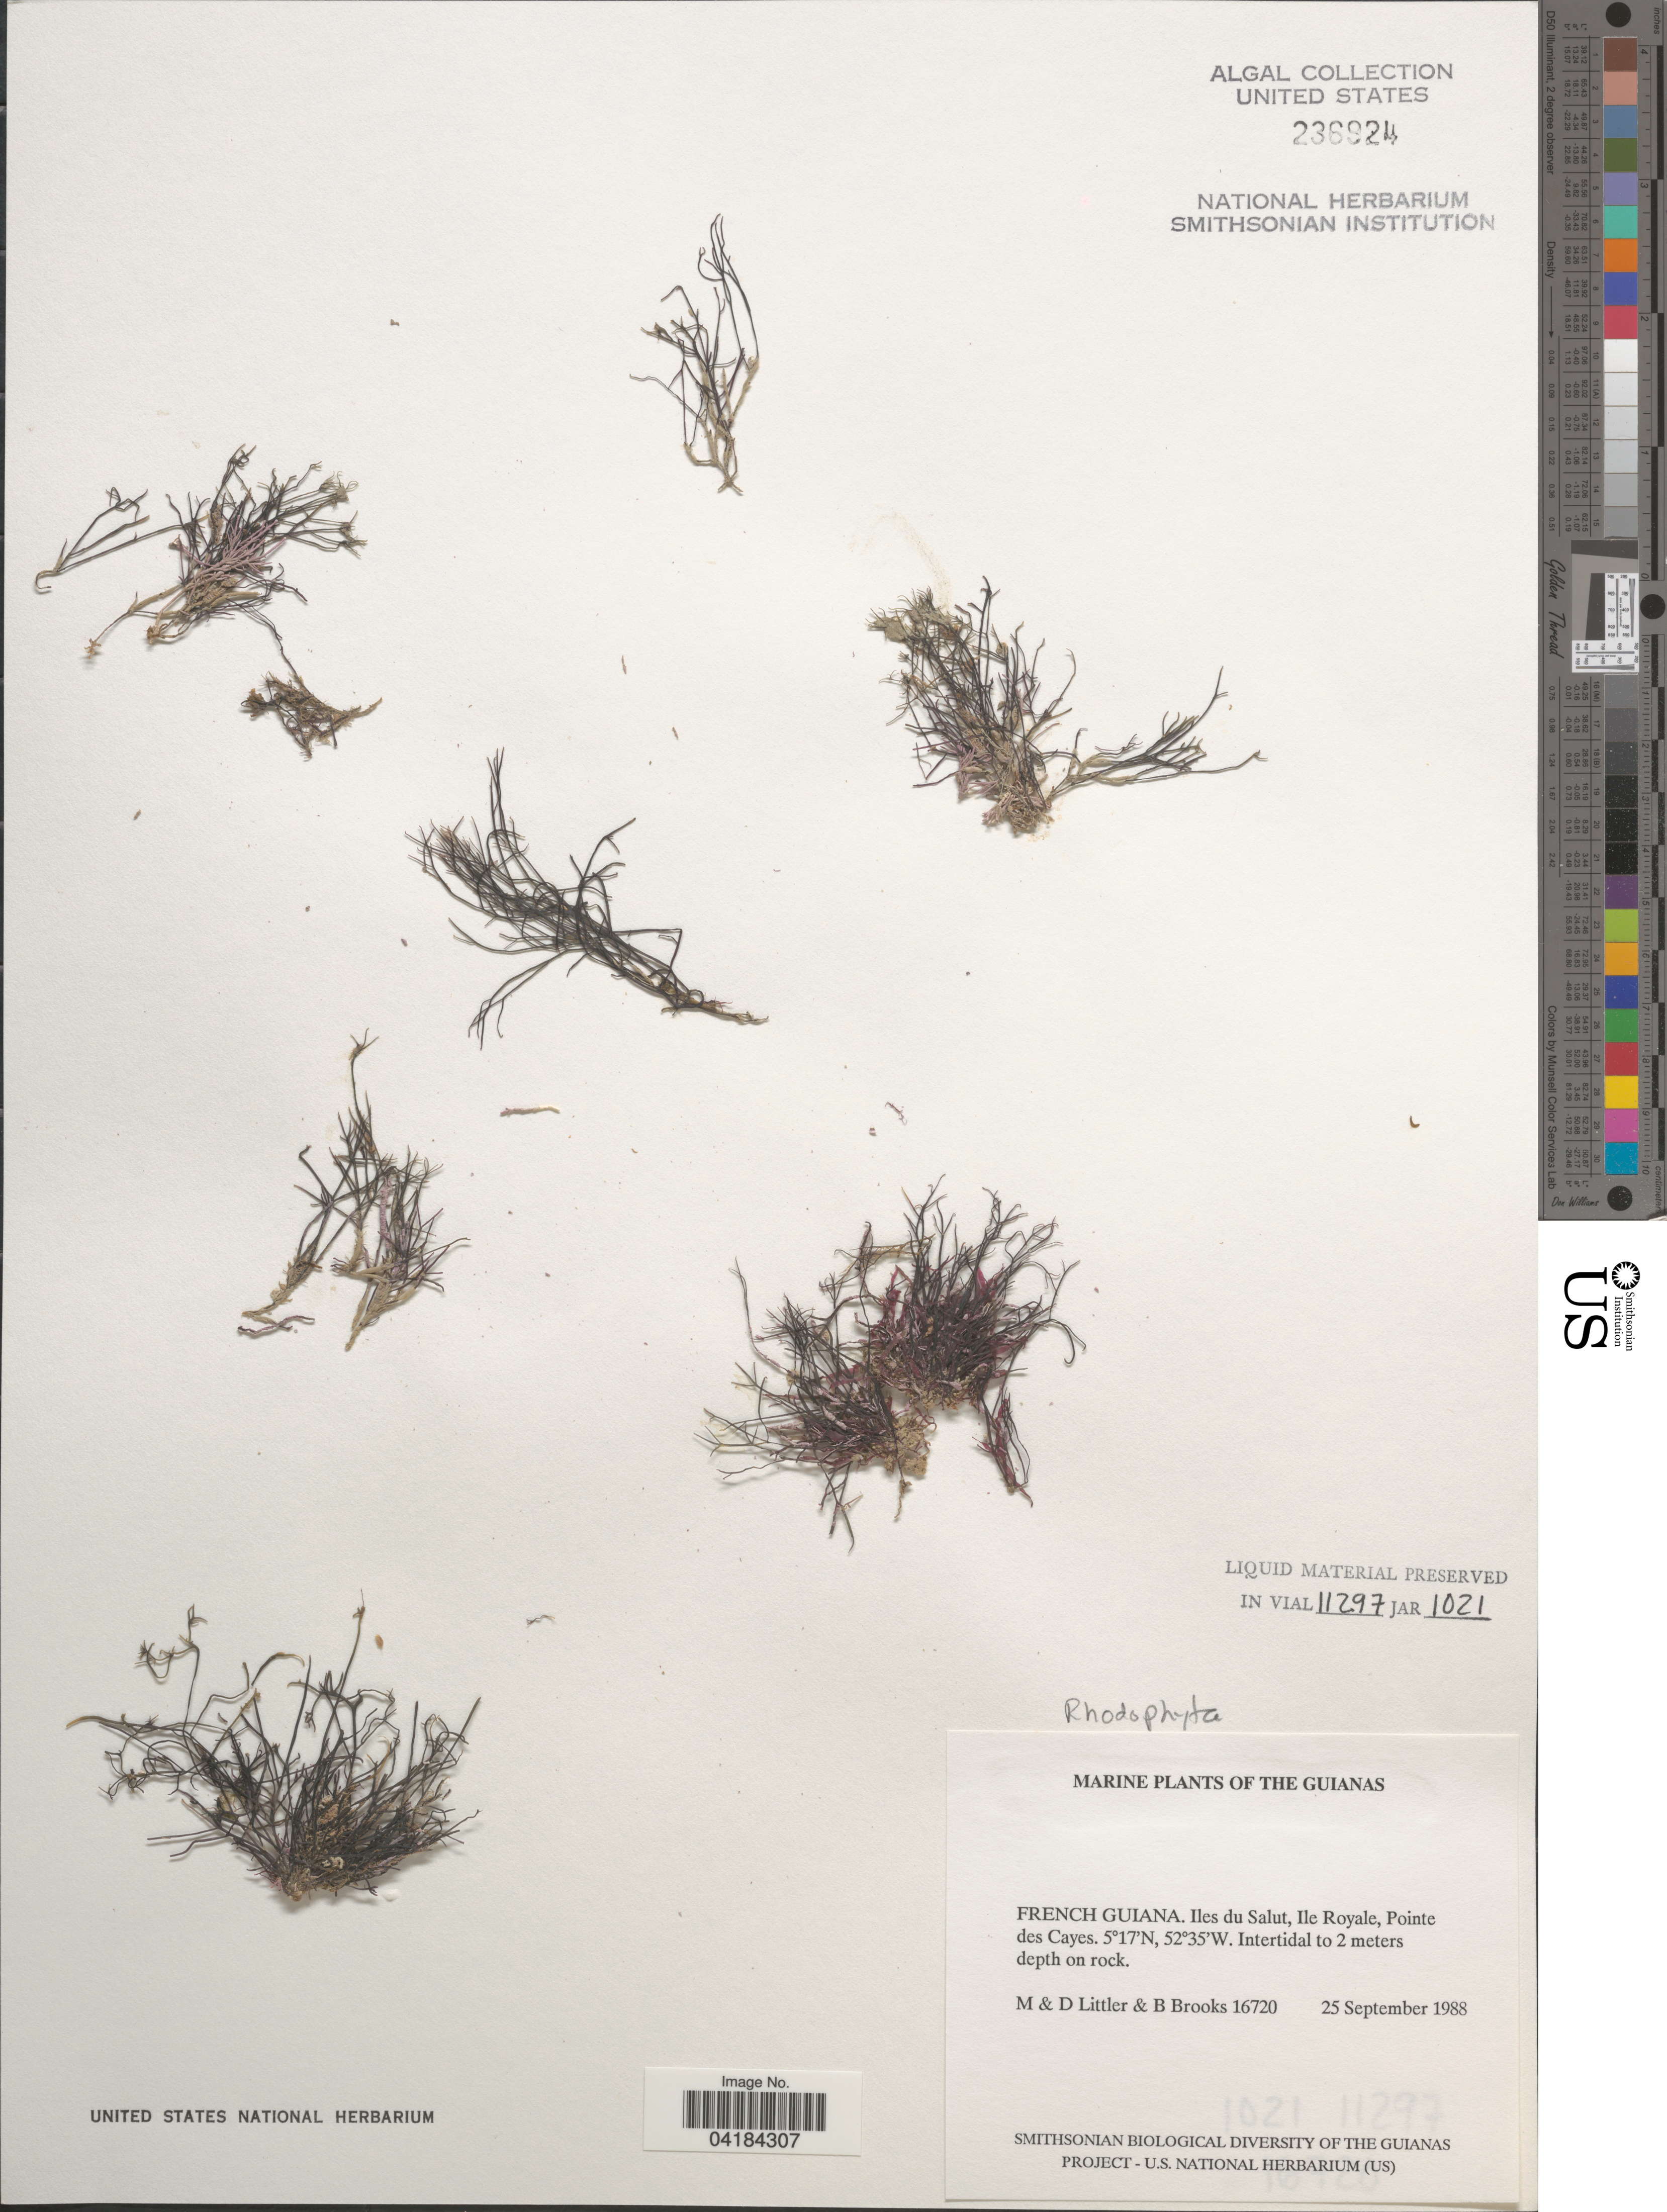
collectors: M. Littler, D. S. Littler & B. Brooks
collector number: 16720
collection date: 1988-09-25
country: French Guiana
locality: The Guianas. Iles du Salut, Ile Royale, Pointe des Cayes.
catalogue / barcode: US 236924